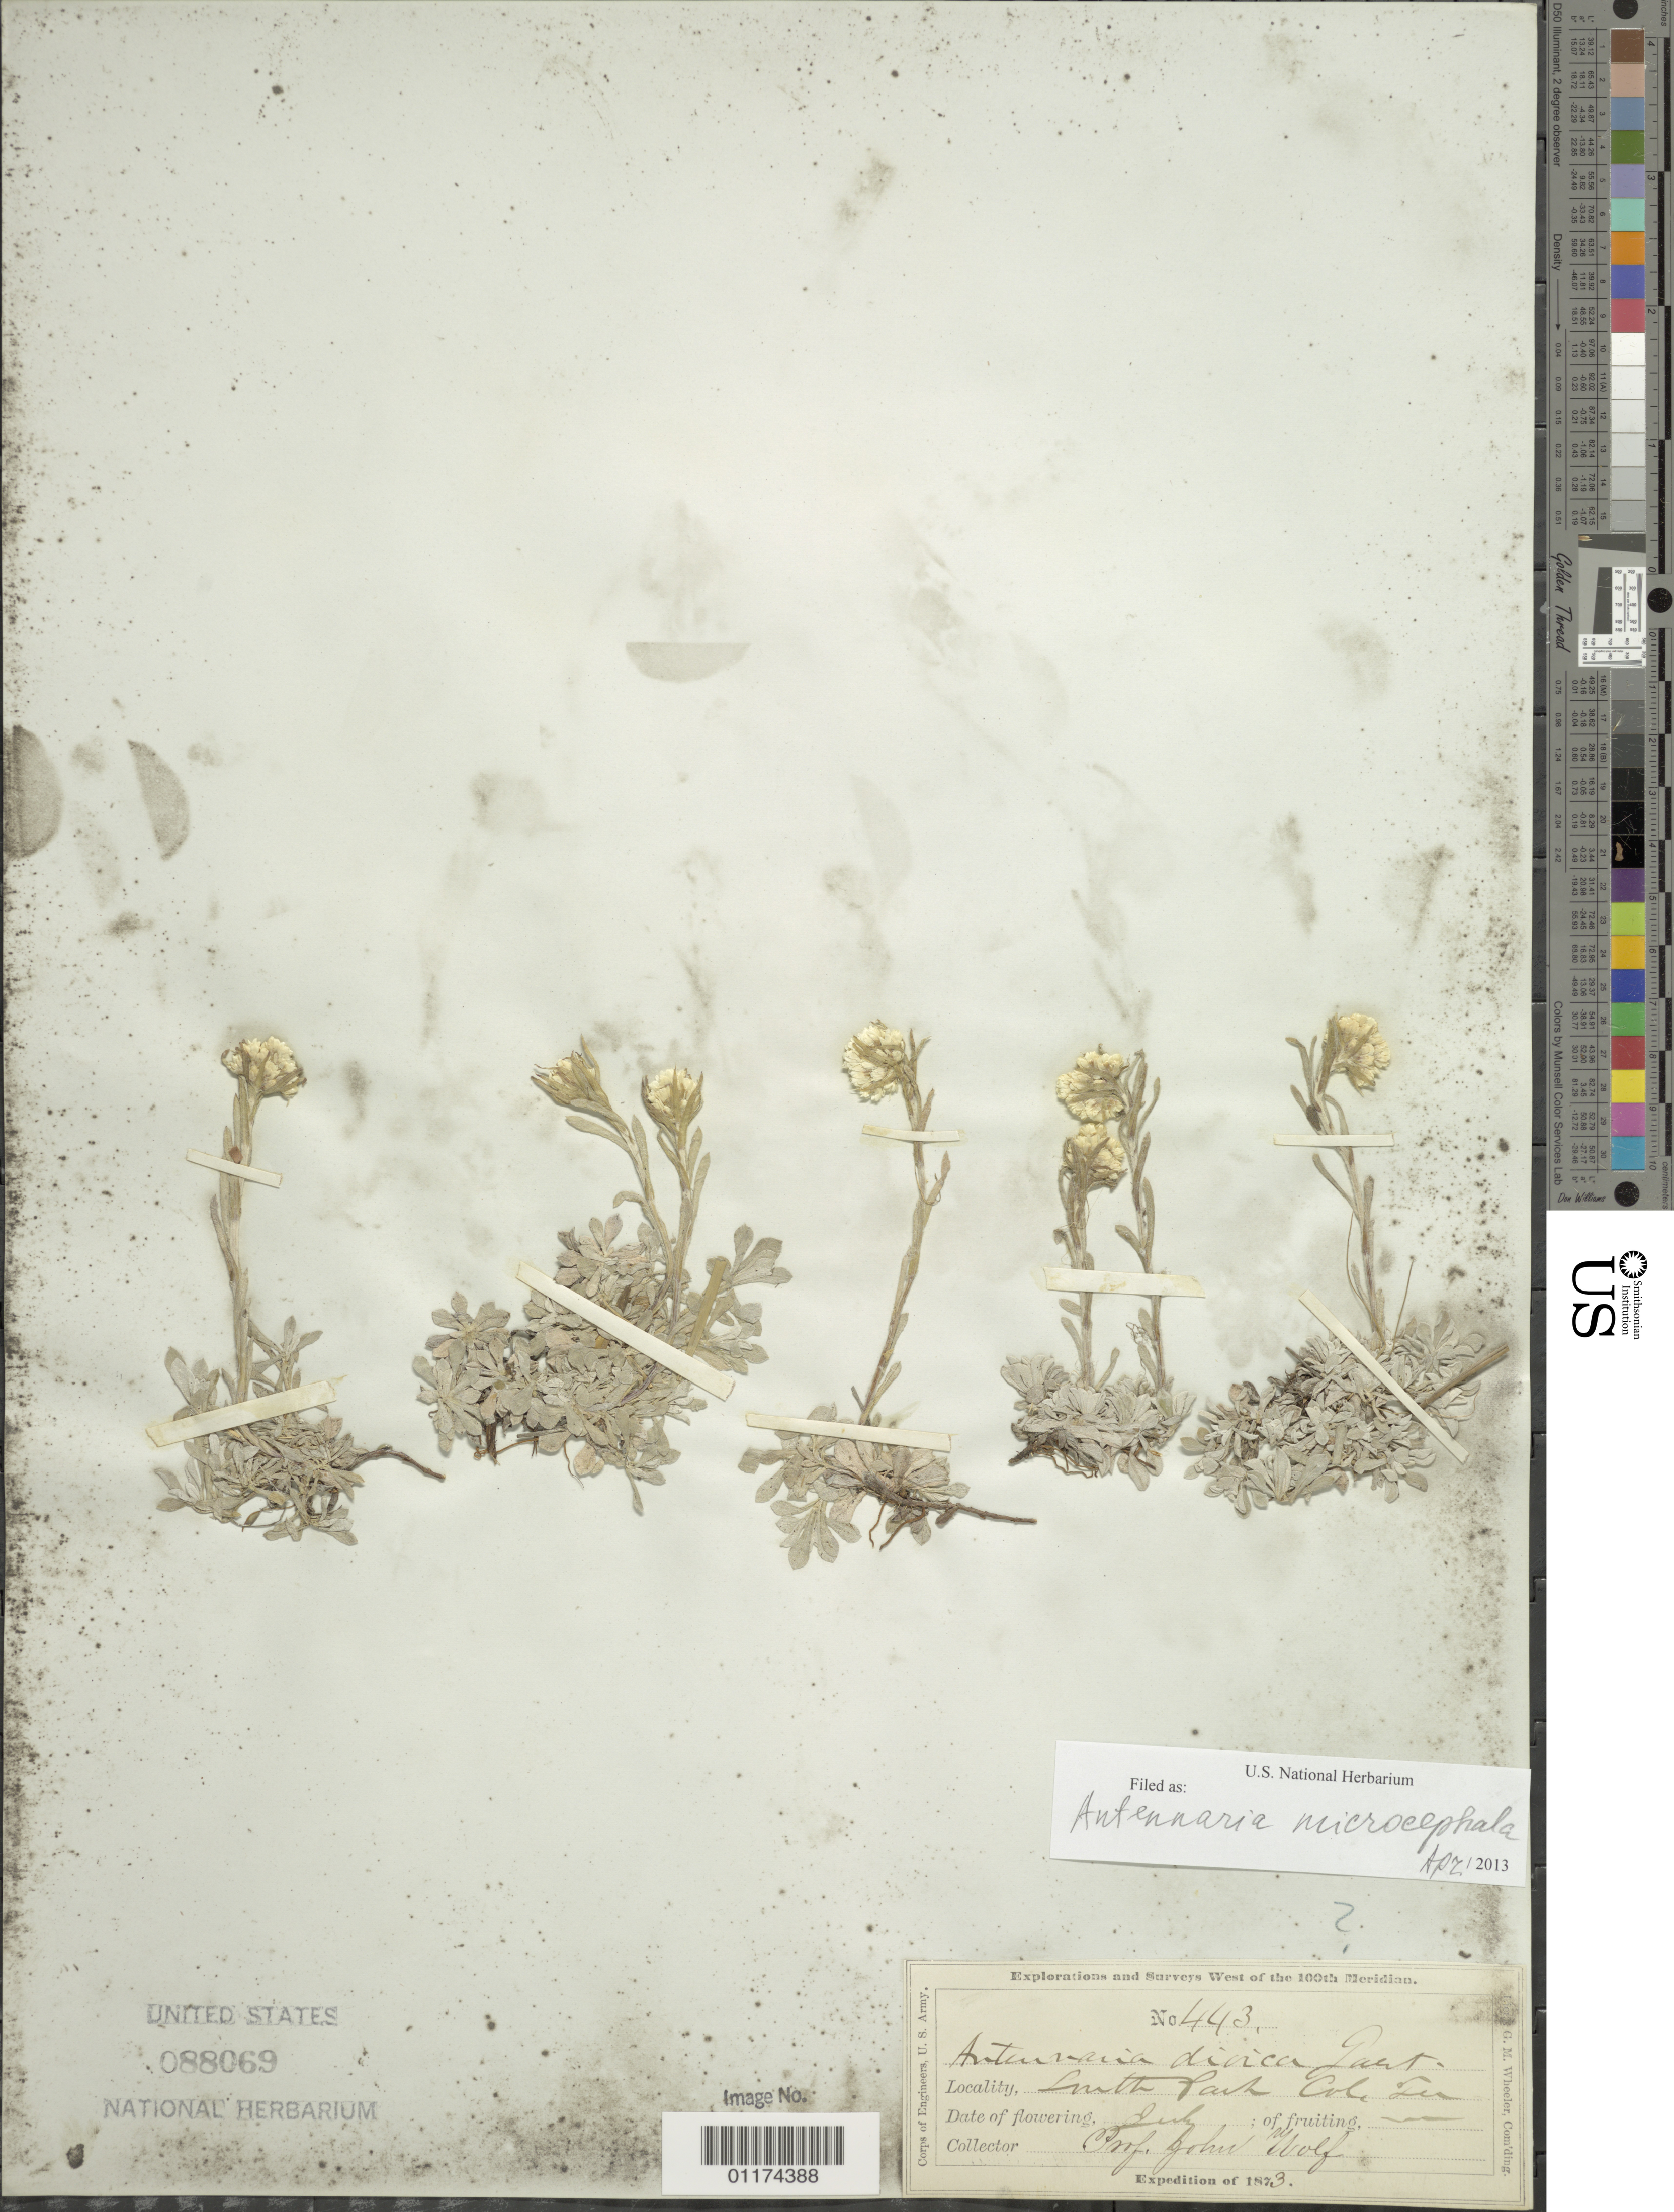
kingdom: Plantae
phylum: Tracheophyta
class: Magnoliopsida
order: Asterales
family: Asteraceae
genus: Antennaria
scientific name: Antennaria microcephala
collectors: J. Wolf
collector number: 443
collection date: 1873-07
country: United States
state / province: Colorado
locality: South Park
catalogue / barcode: US 88069